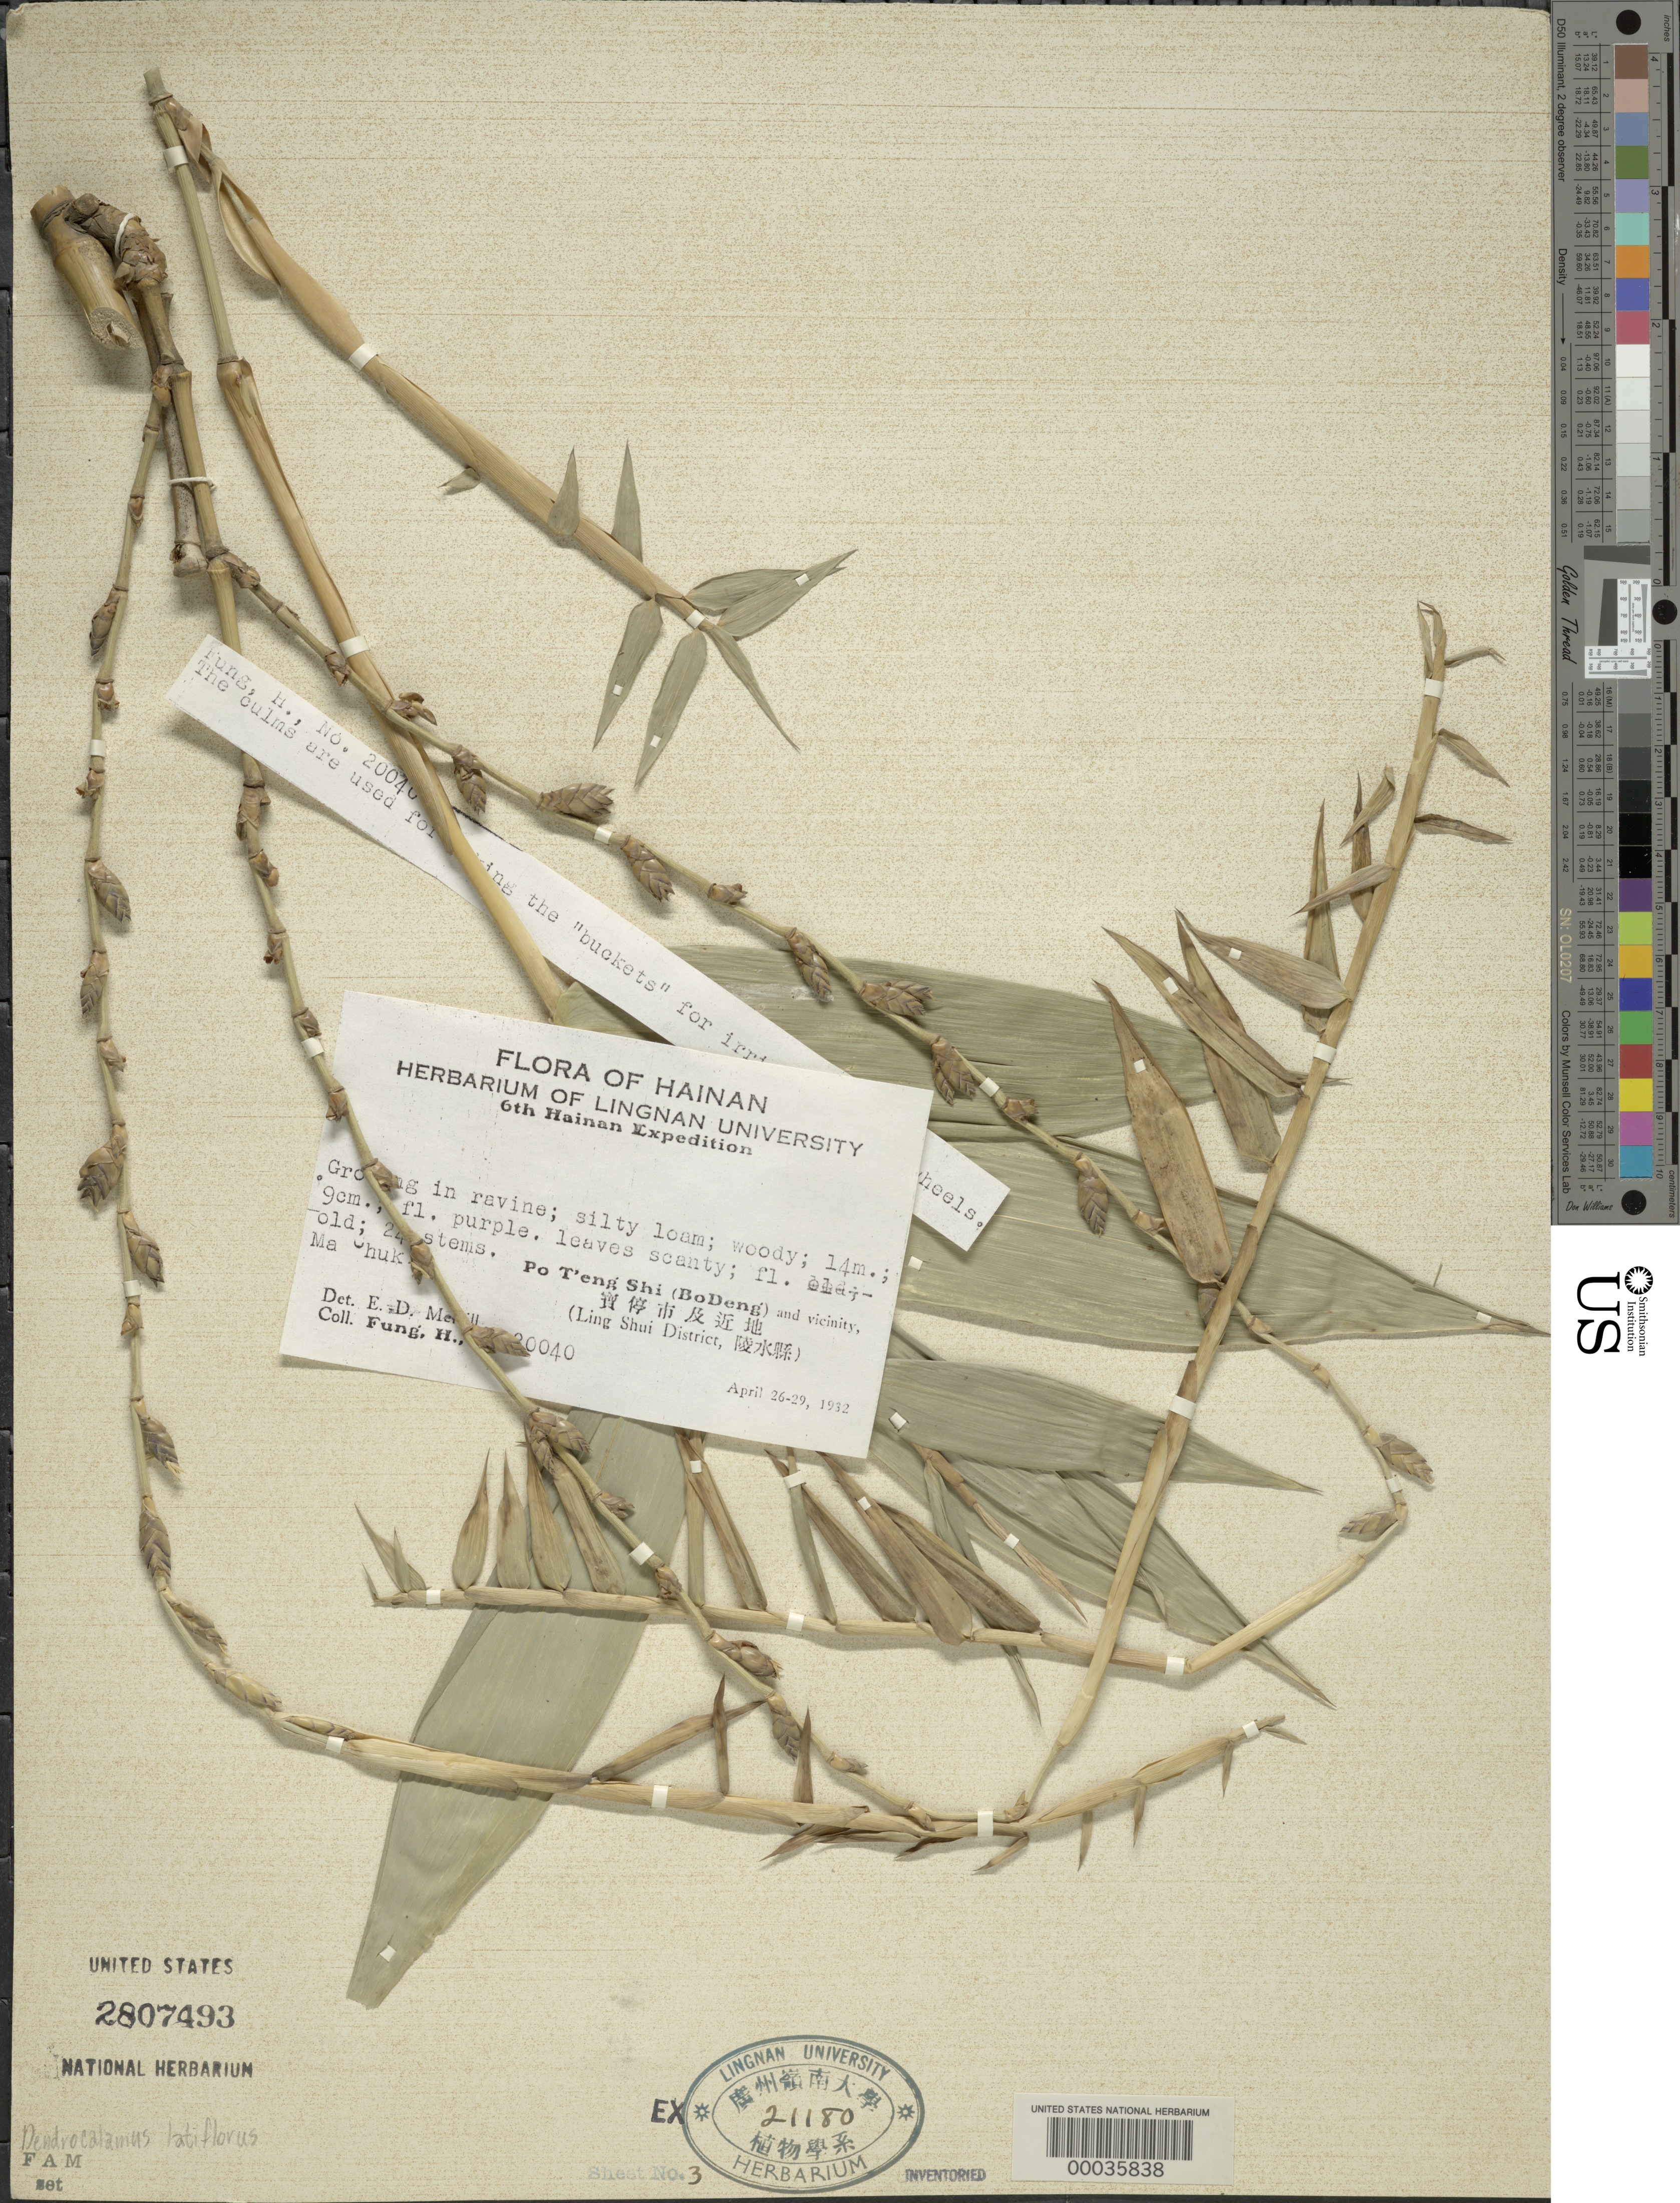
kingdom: Plantae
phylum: Tracheophyta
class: Liliopsida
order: Poales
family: Poaceae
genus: Dendrocalamus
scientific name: Dendrocalamus latiflorus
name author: Munro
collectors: H. L. Fung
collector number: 20040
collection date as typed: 26 Apr 1932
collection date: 1932-04-26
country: China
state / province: Hainan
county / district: Ling Shui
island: Hainan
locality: Po T'eng Shi, Bo Deng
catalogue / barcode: US 2807493